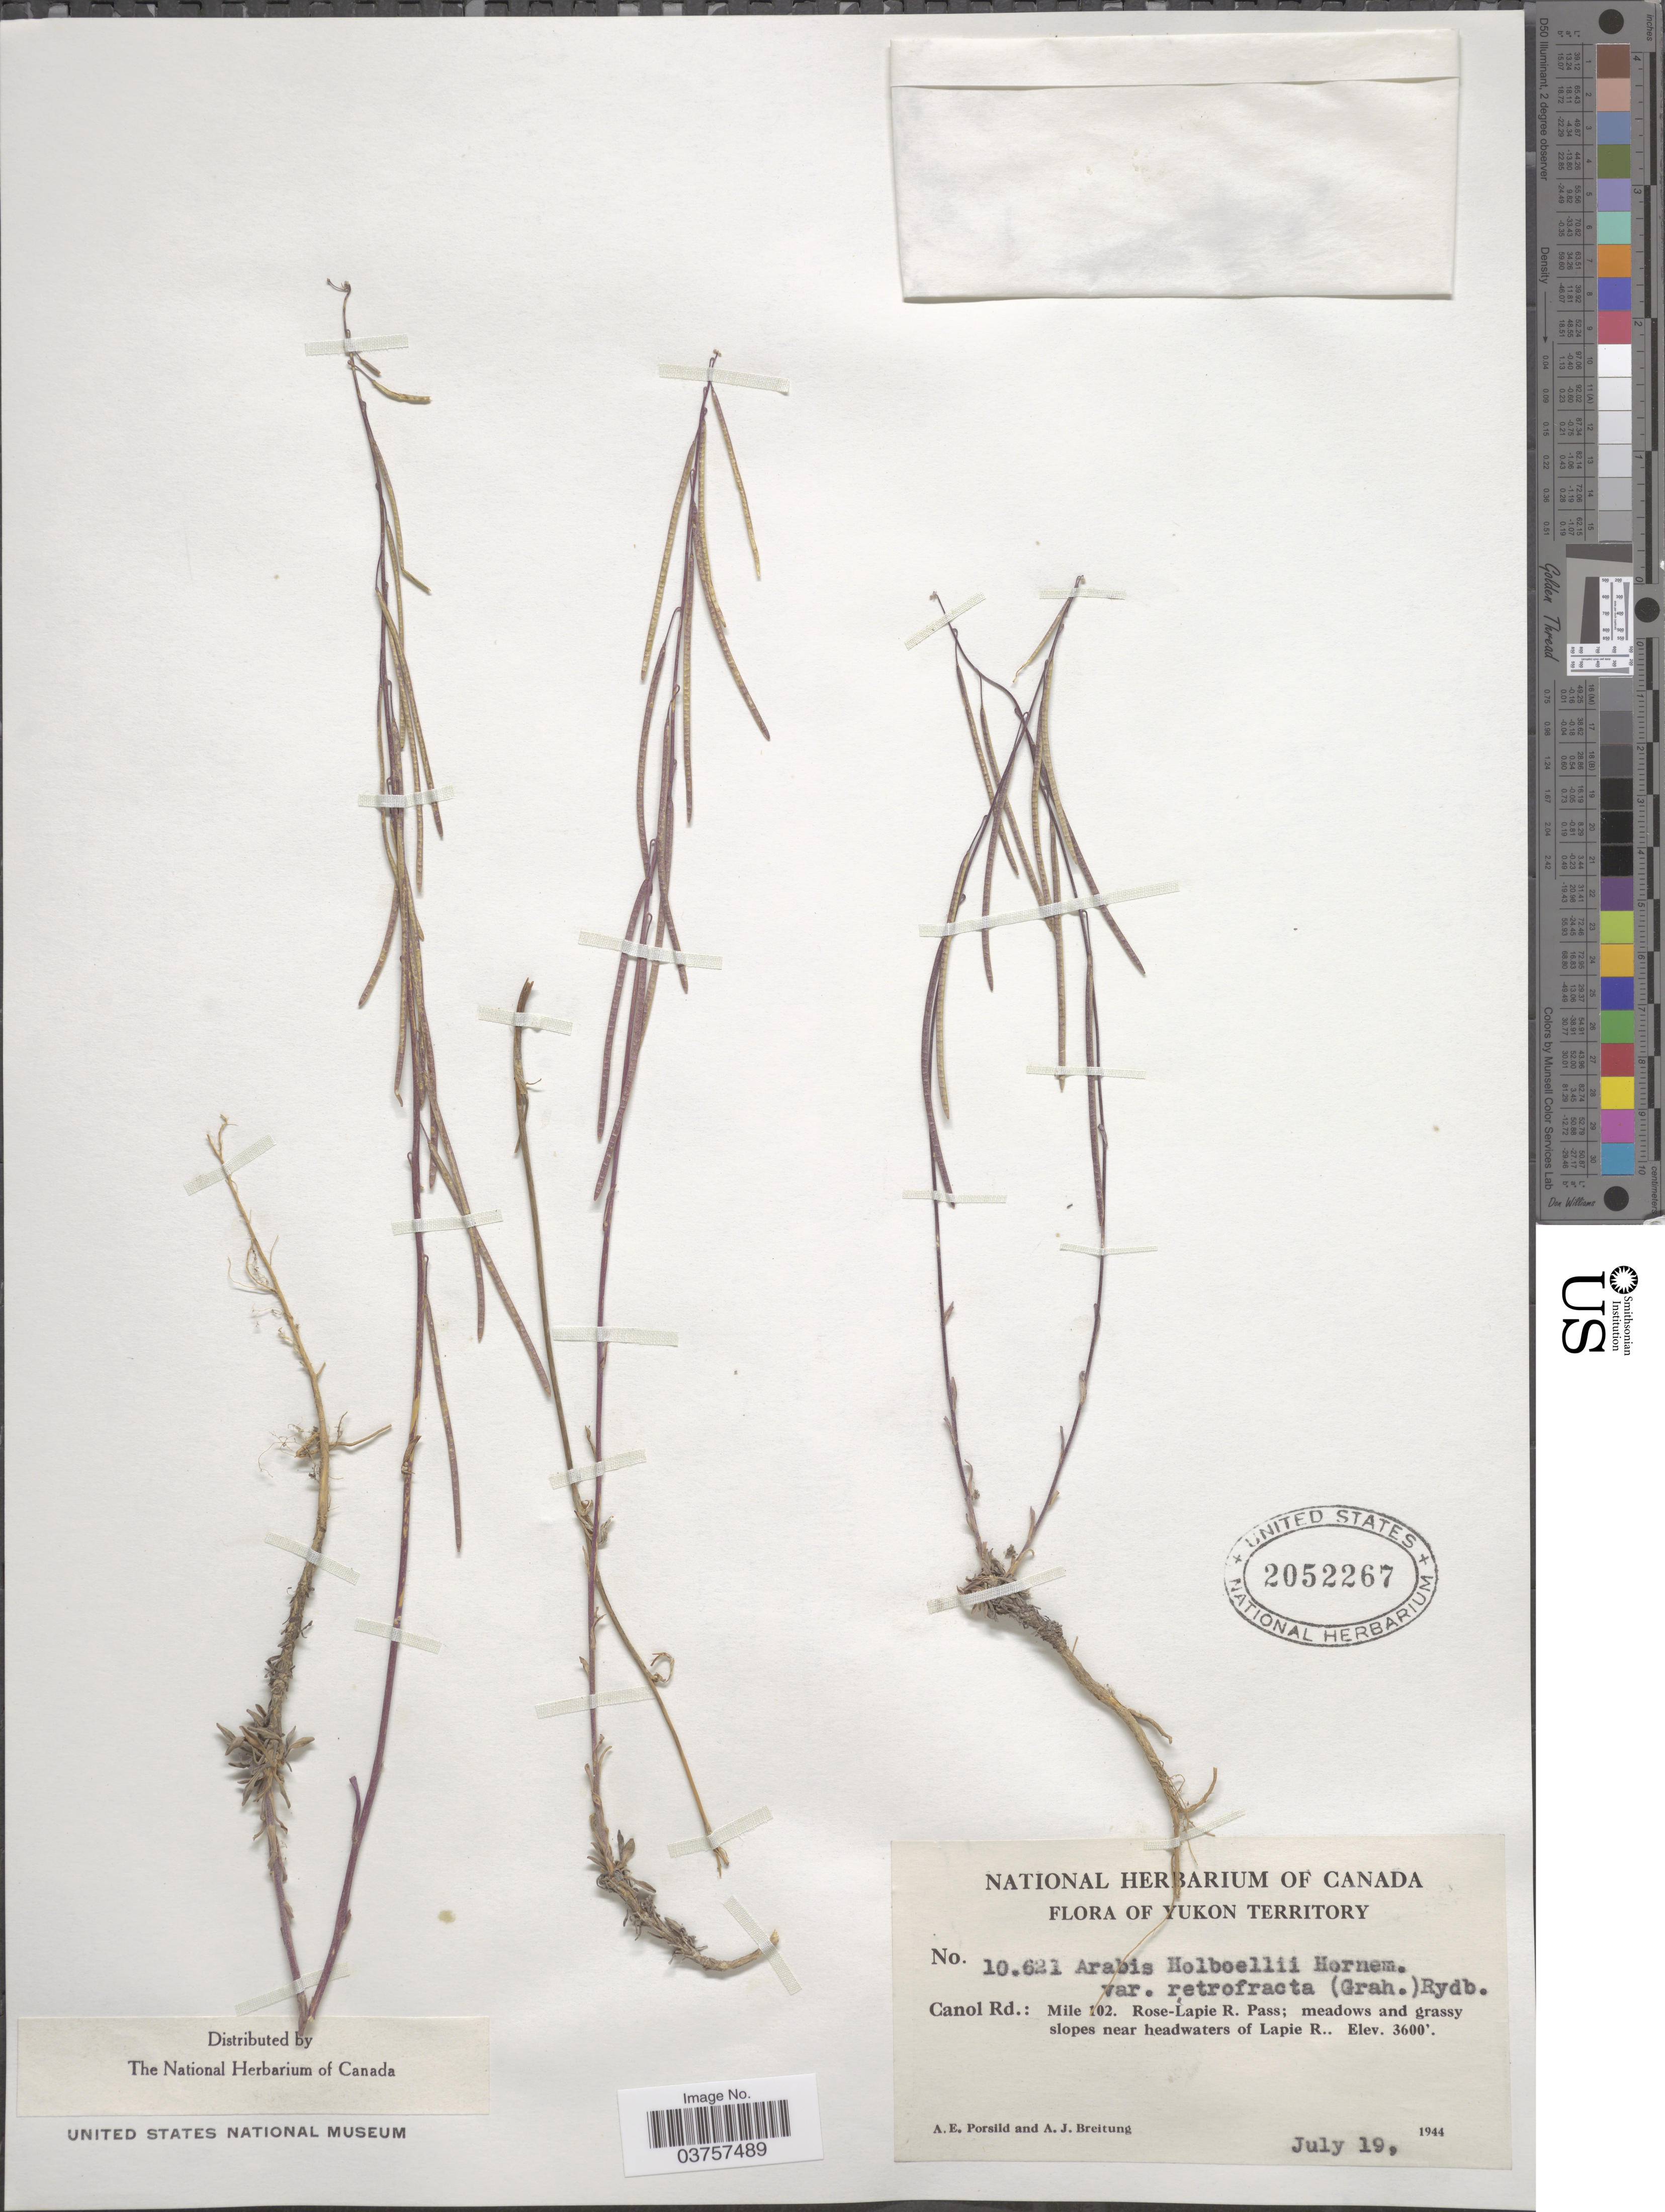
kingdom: Plantae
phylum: Tracheophyta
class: Magnoliopsida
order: Brassicales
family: Brassicaceae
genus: Arabis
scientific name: Arabis holboellii var. retrofracta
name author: Rydb.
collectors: A. E. Porsild & A. Breitung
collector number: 10621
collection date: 1944-07-19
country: Canada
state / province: Yukon Territory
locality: Canol Rd.: Mile 102. Rose-Lapie R. Pass; meadow and grassy slopes near headwaters of Lapie R.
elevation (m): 1097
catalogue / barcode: US 2052267